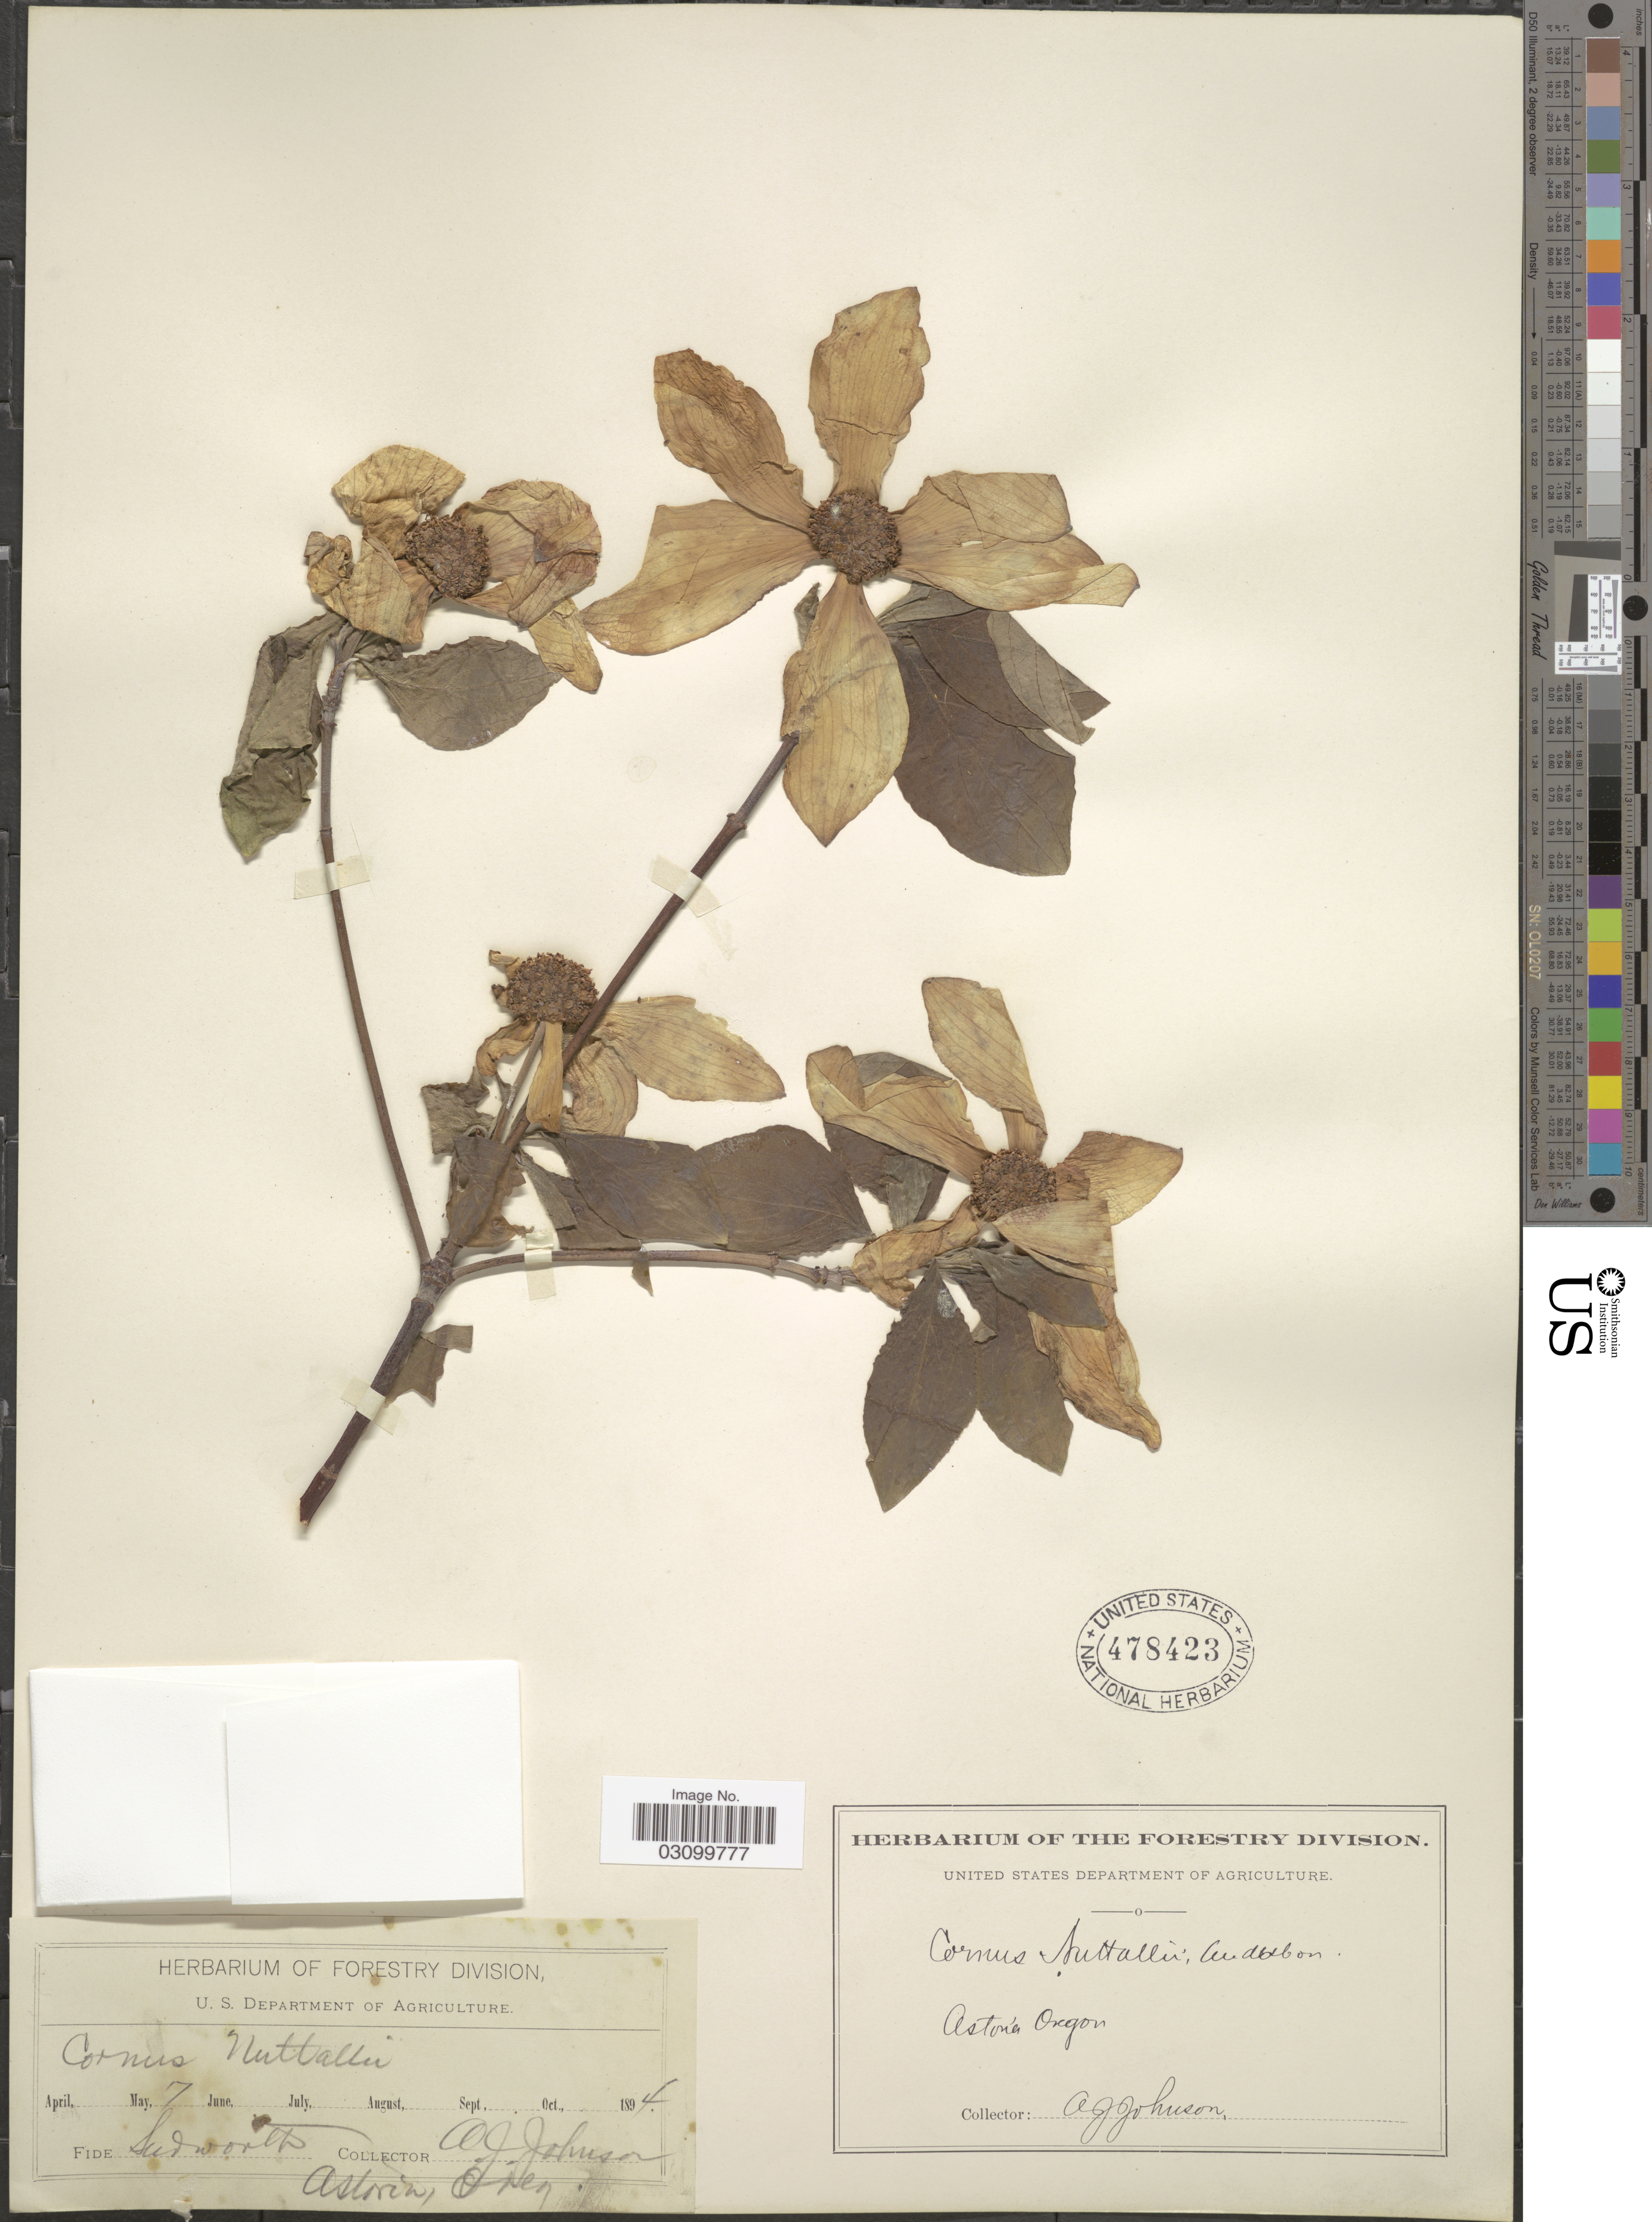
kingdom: Plantae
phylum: Tracheophyta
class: Magnoliopsida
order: Cornales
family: Cornaceae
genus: Cornus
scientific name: Cornus nuttallii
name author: Audubon ex Torr. & A. Gray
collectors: A. Johnson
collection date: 1894-05-07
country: United States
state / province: Oregon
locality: Astoria.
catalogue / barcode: US 478423